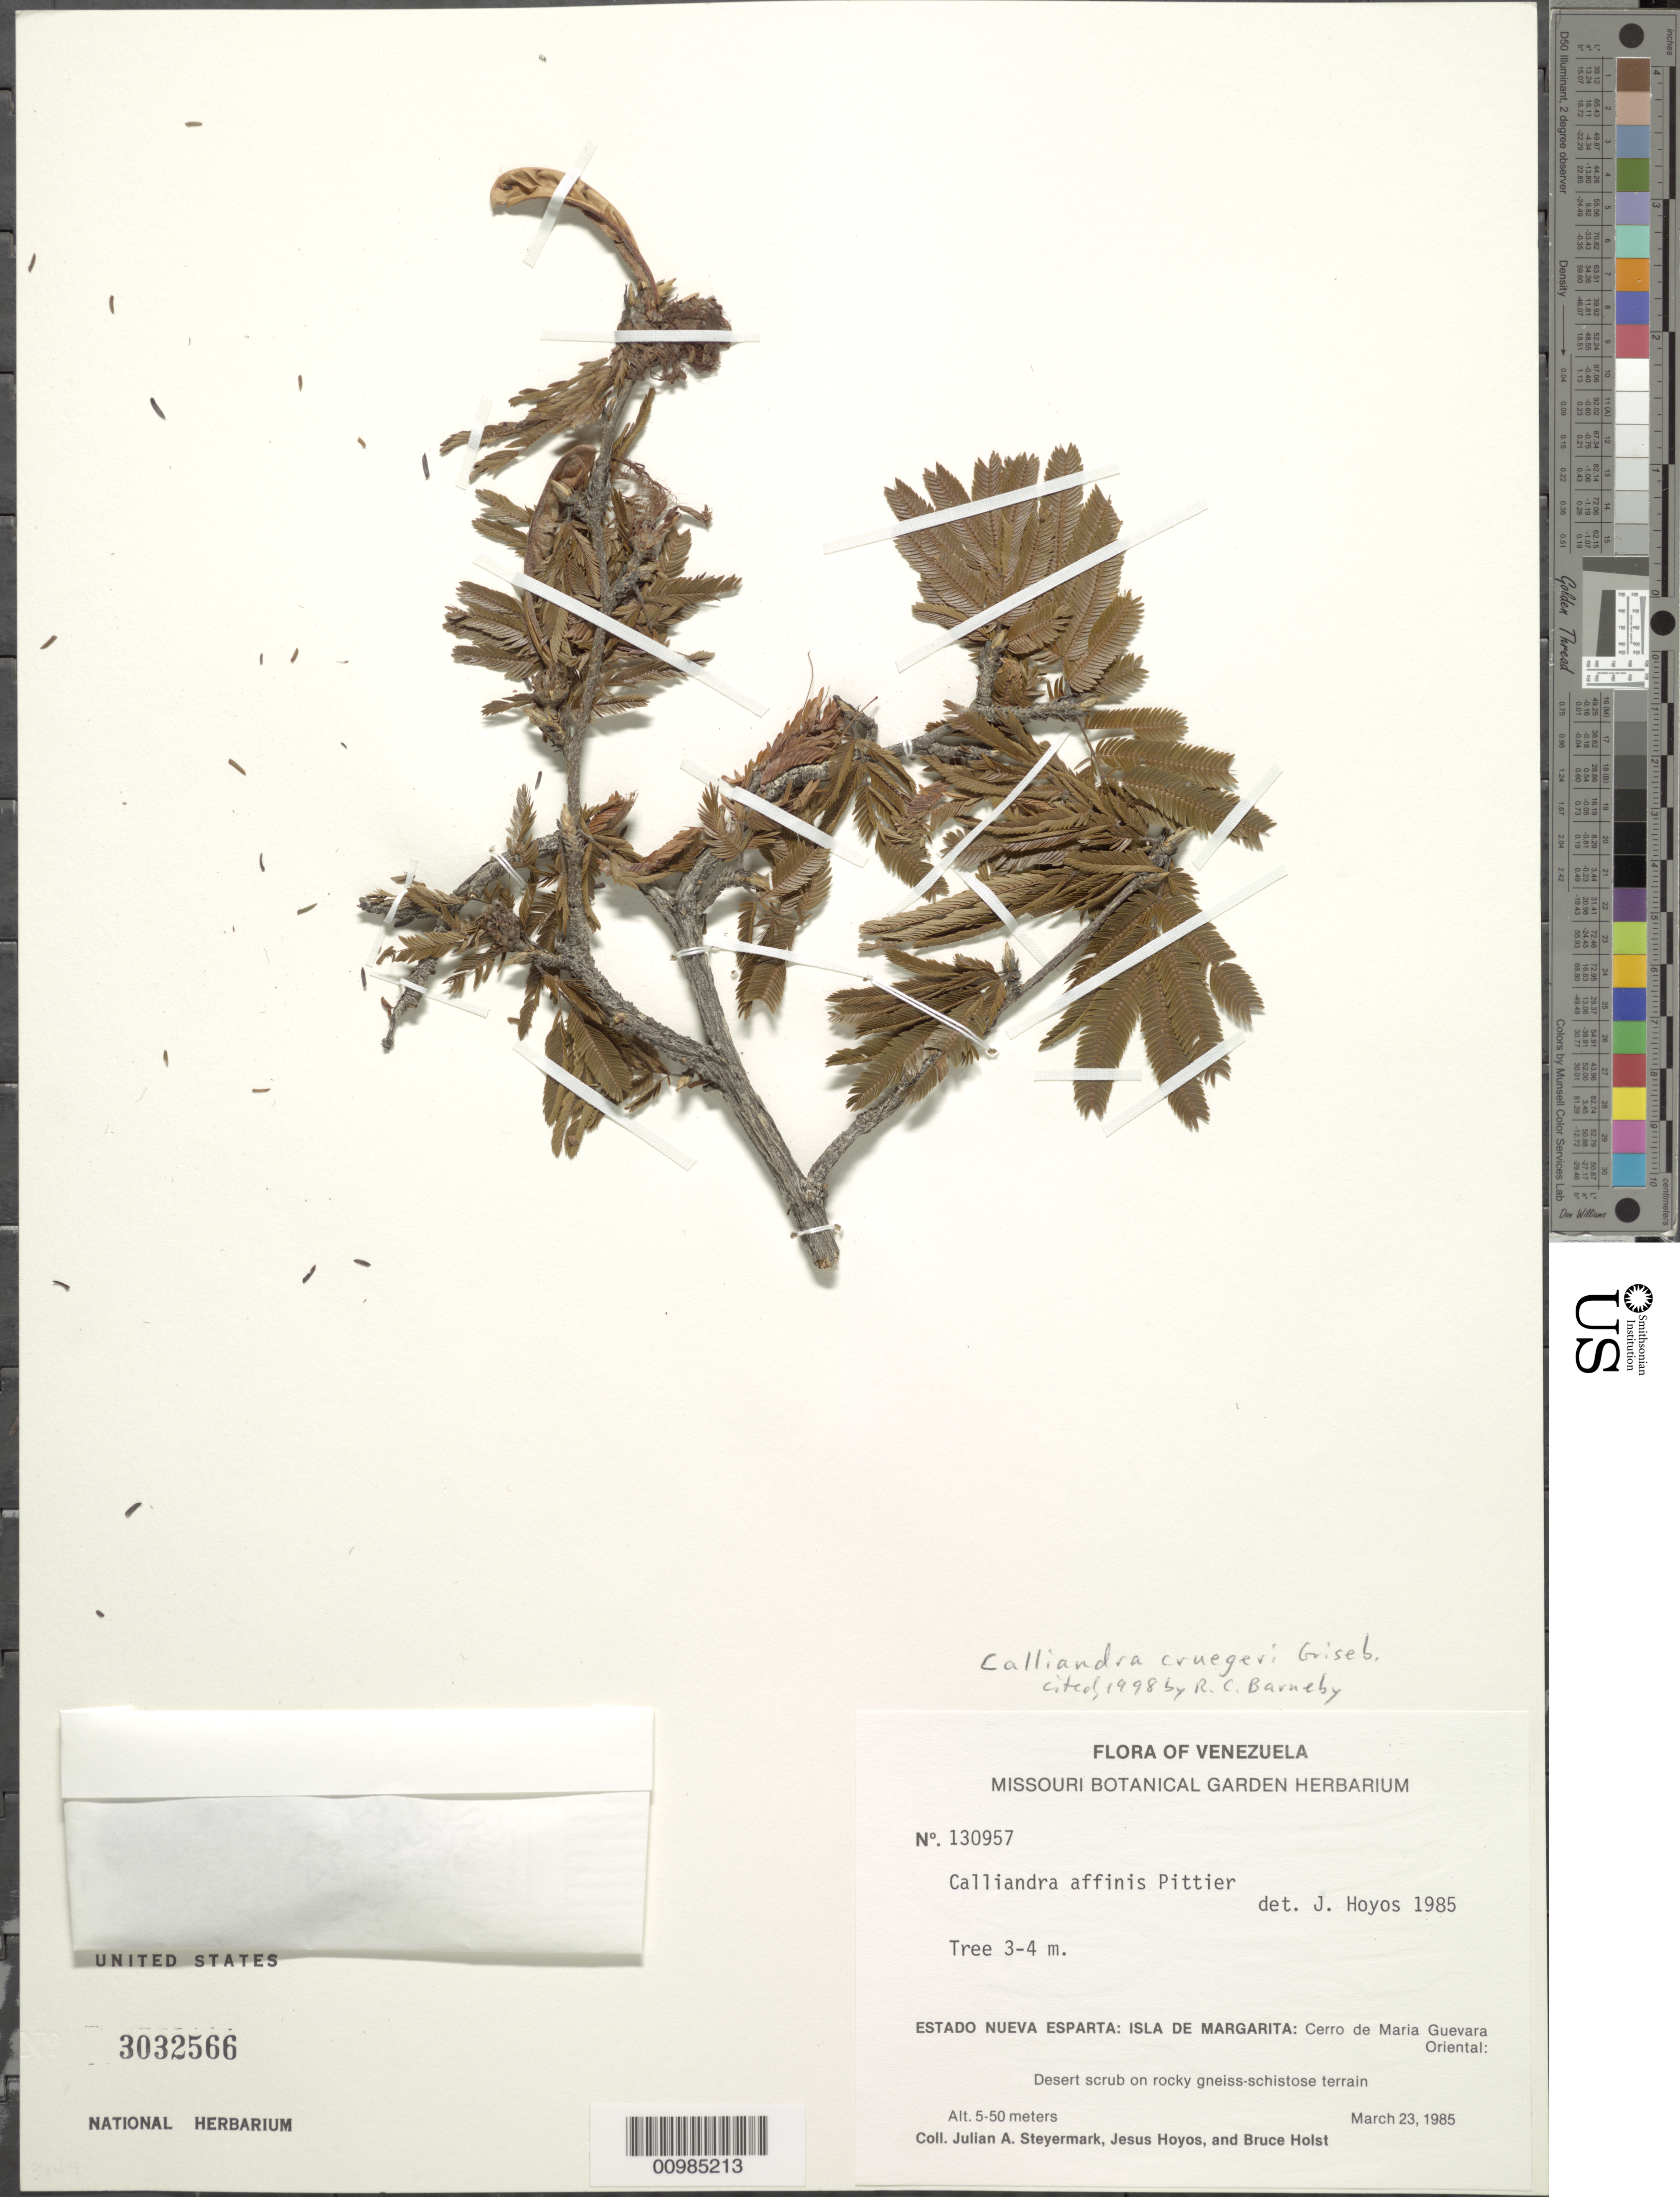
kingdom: Plantae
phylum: Tracheophyta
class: Magnoliopsida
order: Fabales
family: Fabaceae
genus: Calliandra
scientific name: Calliandra cruegeri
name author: Griseb.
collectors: J. Steyermark, J. Hoyos & B. Holst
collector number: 130957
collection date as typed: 23 Mar 1985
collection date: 1985-03-23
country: Venezuela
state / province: Nueva Esparta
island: Margarita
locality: Cerro de Maria Guevara(?).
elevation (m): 5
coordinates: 0 N, 0 E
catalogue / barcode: US 3032566